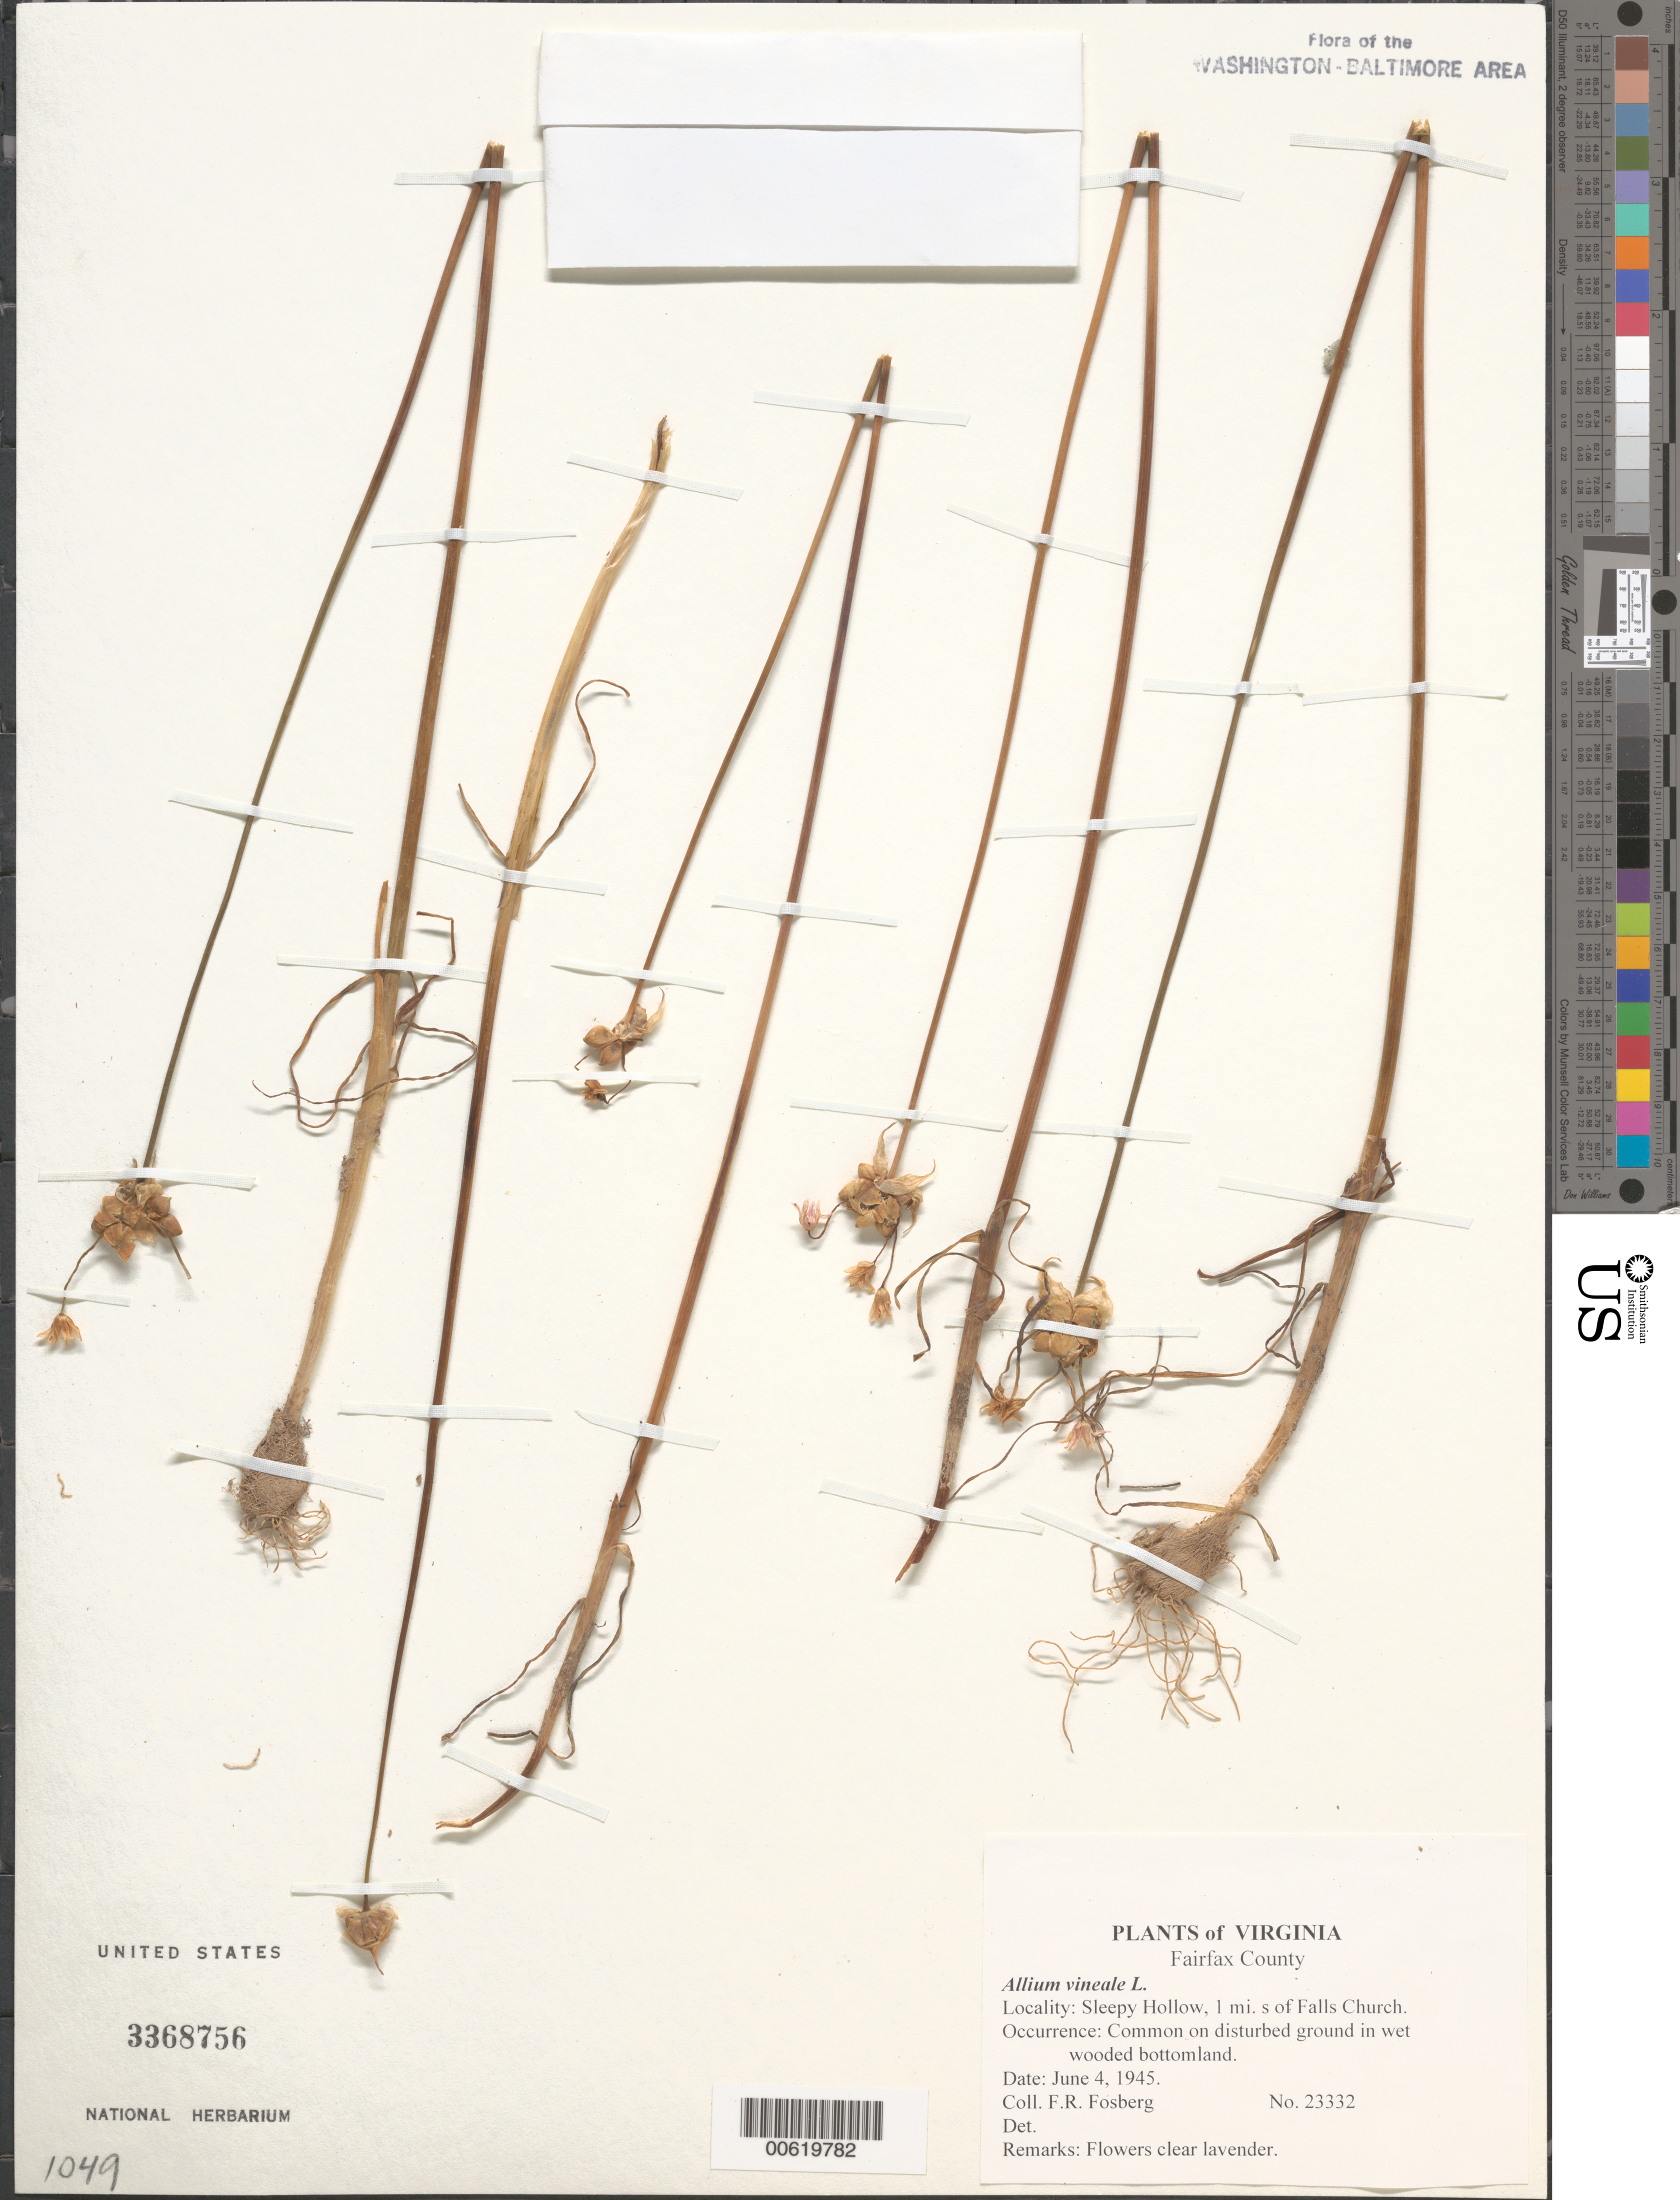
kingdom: Plantae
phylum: Tracheophyta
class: Liliopsida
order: Asparagales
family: Amaryllidaceae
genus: Allium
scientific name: Allium vineale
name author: L.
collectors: F. R. Fosberg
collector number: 23332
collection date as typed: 04 Jun 1945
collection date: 1945-06-04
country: United States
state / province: Virginia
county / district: Fairfax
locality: Sleepy Hollow, 1 mi. S of Falls Church.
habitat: Common on disturbed ground in wet wooded bottomland.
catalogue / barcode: US 3368756